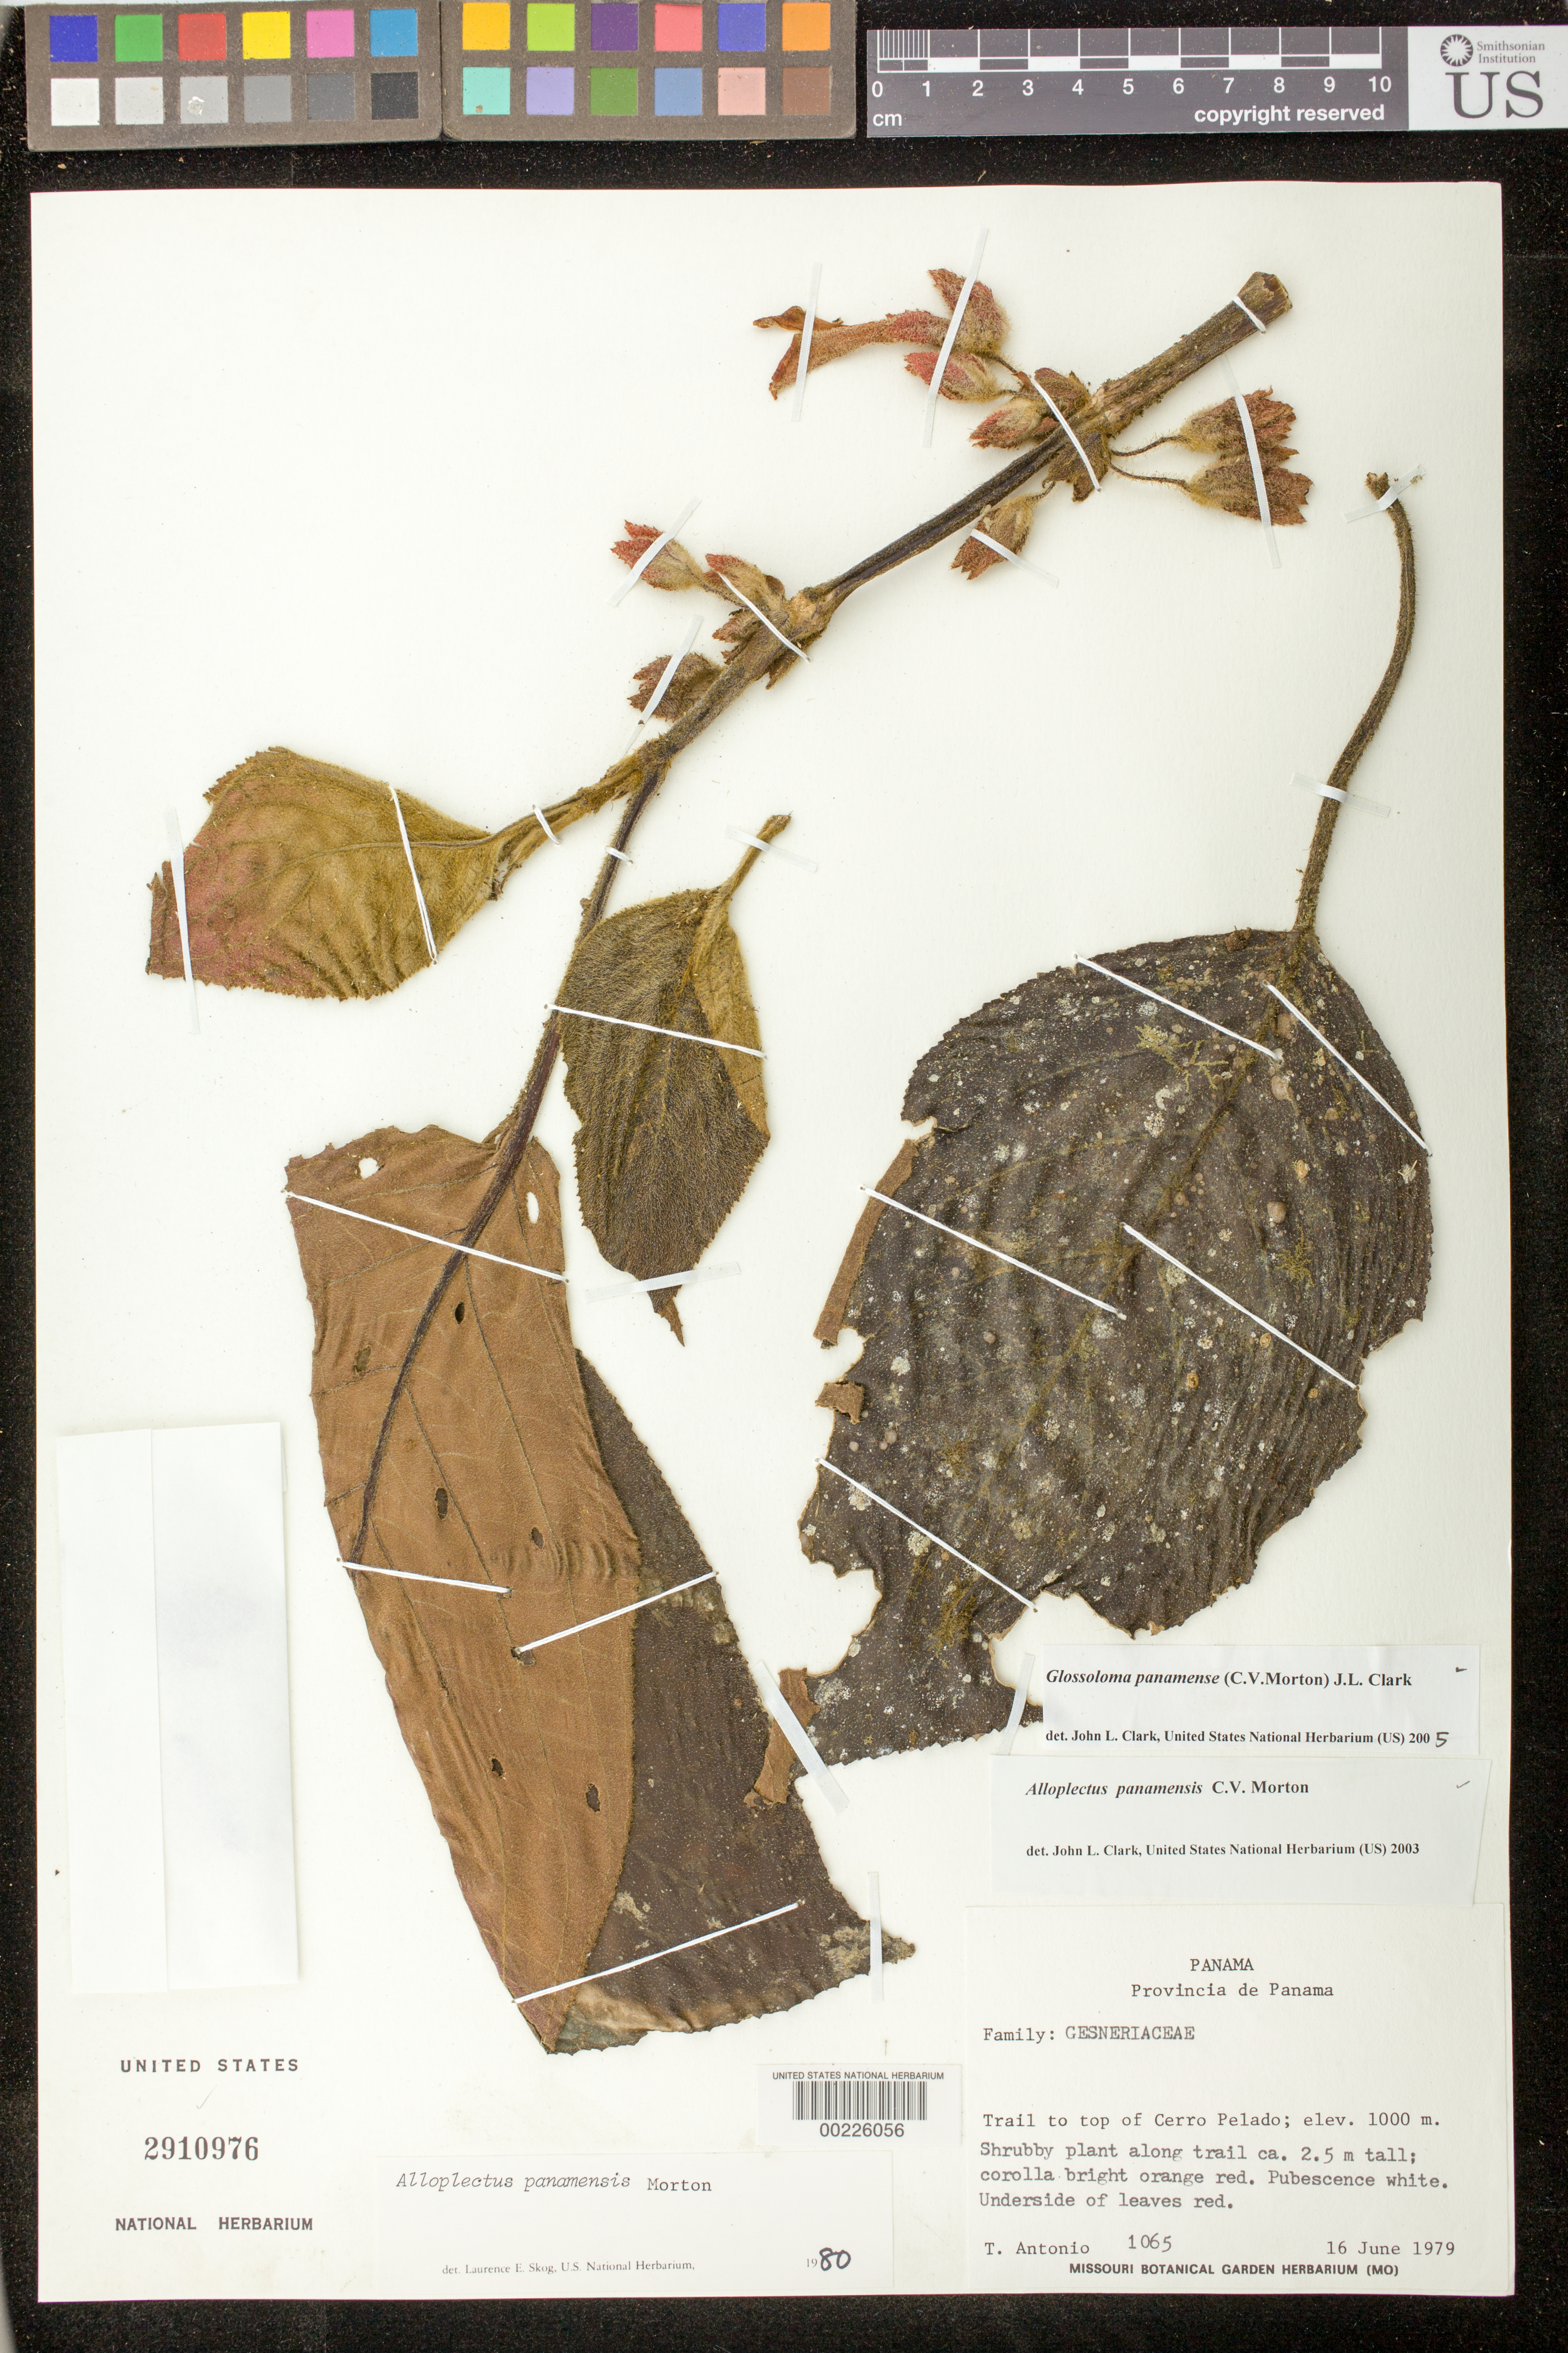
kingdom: Plantae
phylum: Tracheophyta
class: Magnoliopsida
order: Lamiales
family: Gesneriaceae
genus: Glossoloma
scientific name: Glossoloma panamense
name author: (C.V. Morton) J.L. Clark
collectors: T. Antonio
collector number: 1065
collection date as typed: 16 Jun 1979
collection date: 1979-06-16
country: Panama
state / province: Panamá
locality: Trail to top of Cerro Pelado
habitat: Along trail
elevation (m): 1000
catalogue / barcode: US 2910976